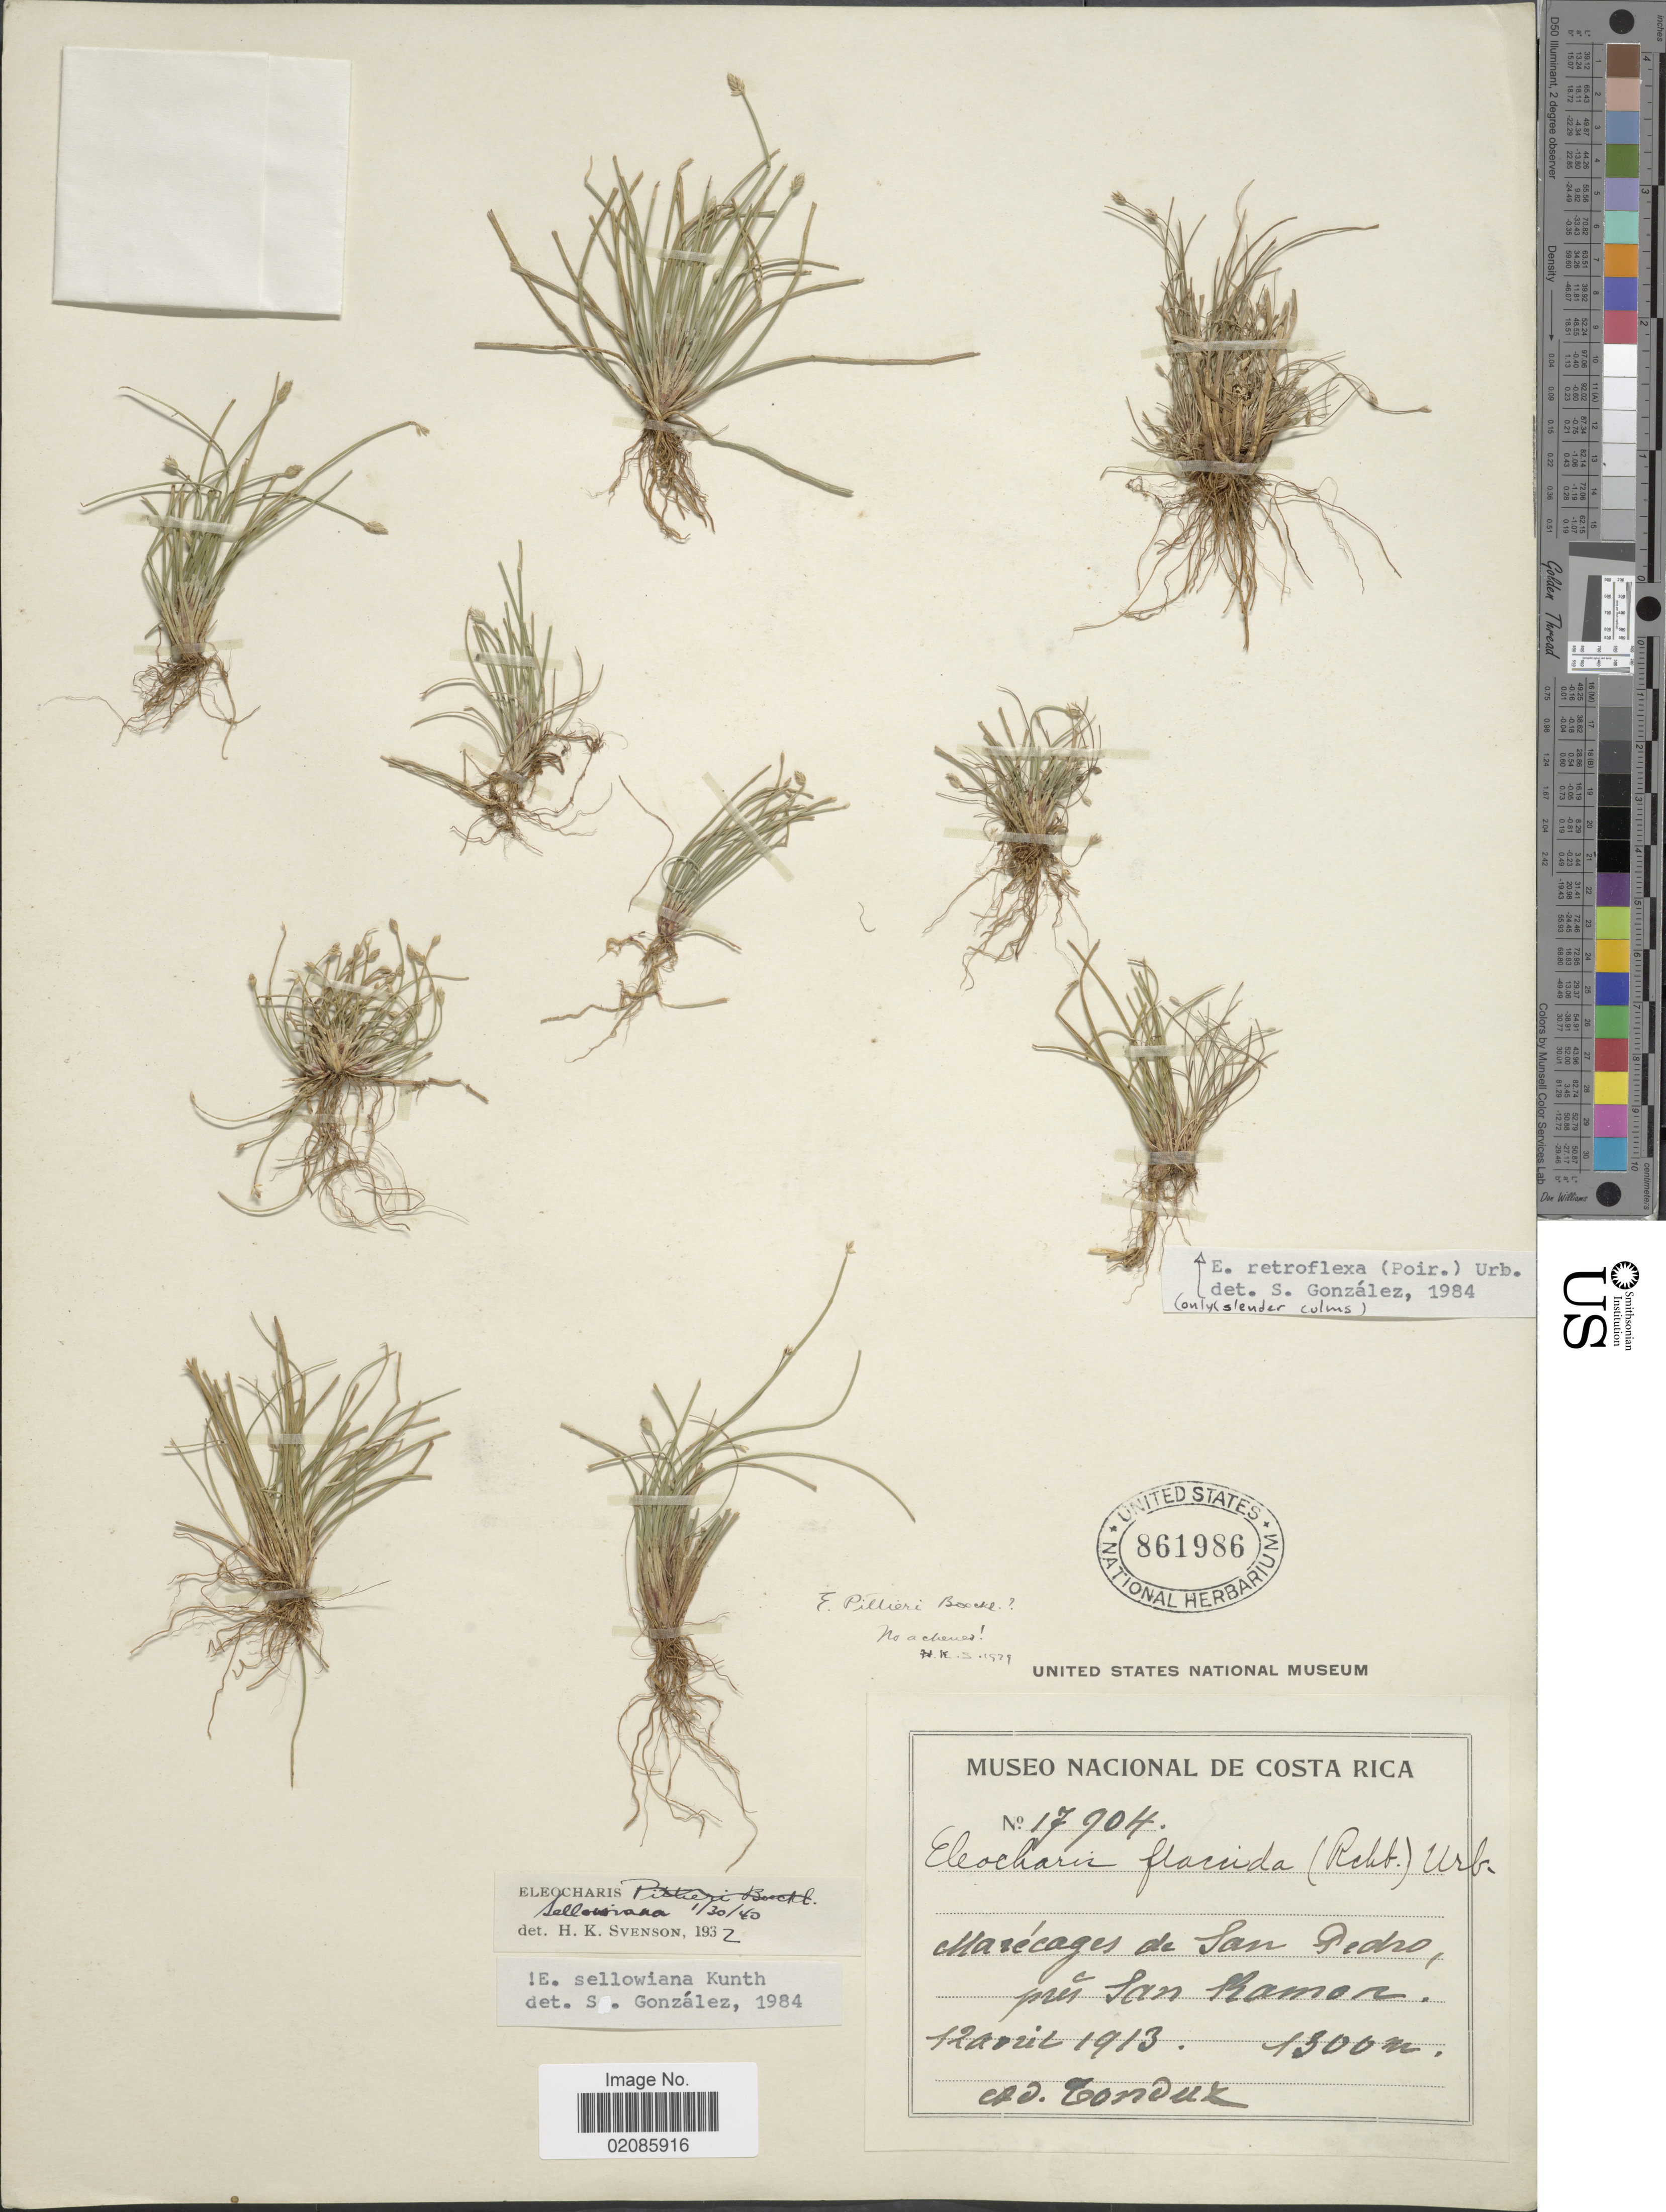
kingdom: Plantae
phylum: Tracheophyta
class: Liliopsida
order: Poales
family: Cyperaceae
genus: Eleocharis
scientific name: Eleocharis sellowiana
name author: Kunth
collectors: A. Tonduz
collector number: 17904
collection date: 1913-04-12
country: Costa Rica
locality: Marécages de San Pedro, près San Ramon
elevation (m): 1300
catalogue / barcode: US 861986